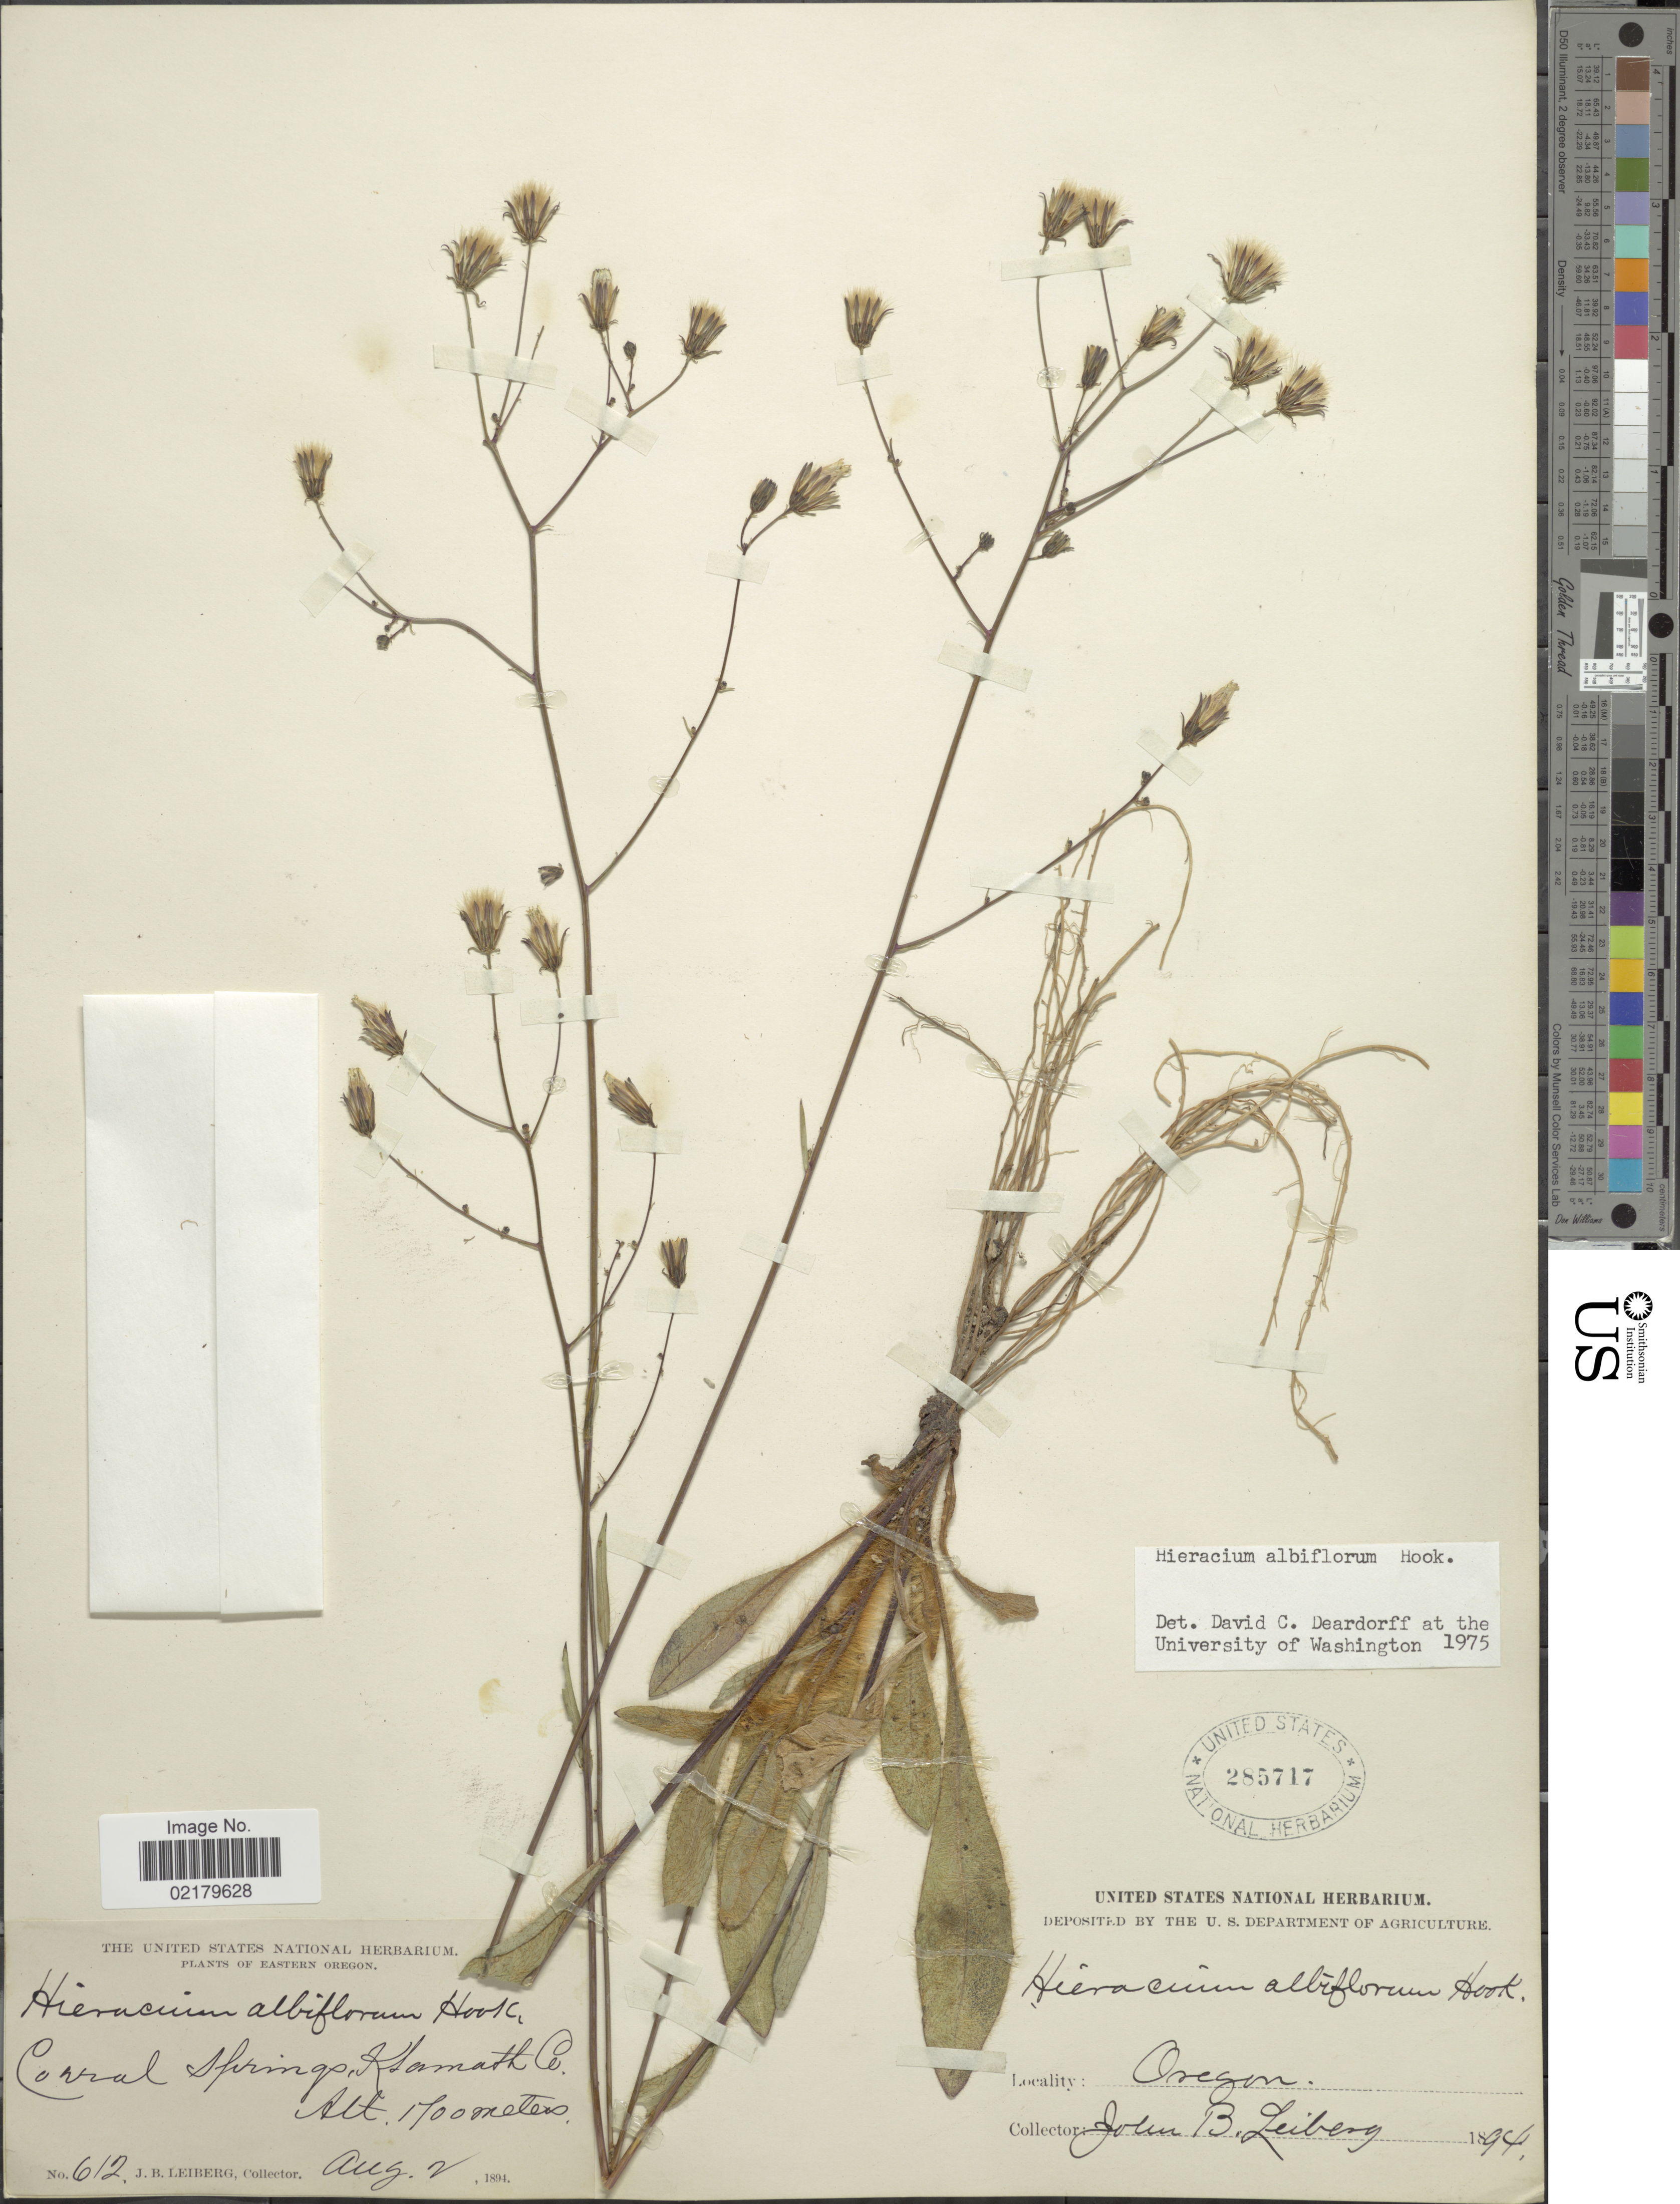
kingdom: Plantae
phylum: Tracheophyta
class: Magnoliopsida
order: Asterales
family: Asteraceae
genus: Hieracium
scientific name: Hieracium albiflorum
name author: Hook.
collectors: J. B. Leiberg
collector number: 612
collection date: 1894-08-02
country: United States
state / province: Oregon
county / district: Klamath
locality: Eastern Oregon, Corrall Springs, Klamath Co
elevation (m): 1700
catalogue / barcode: US 285717